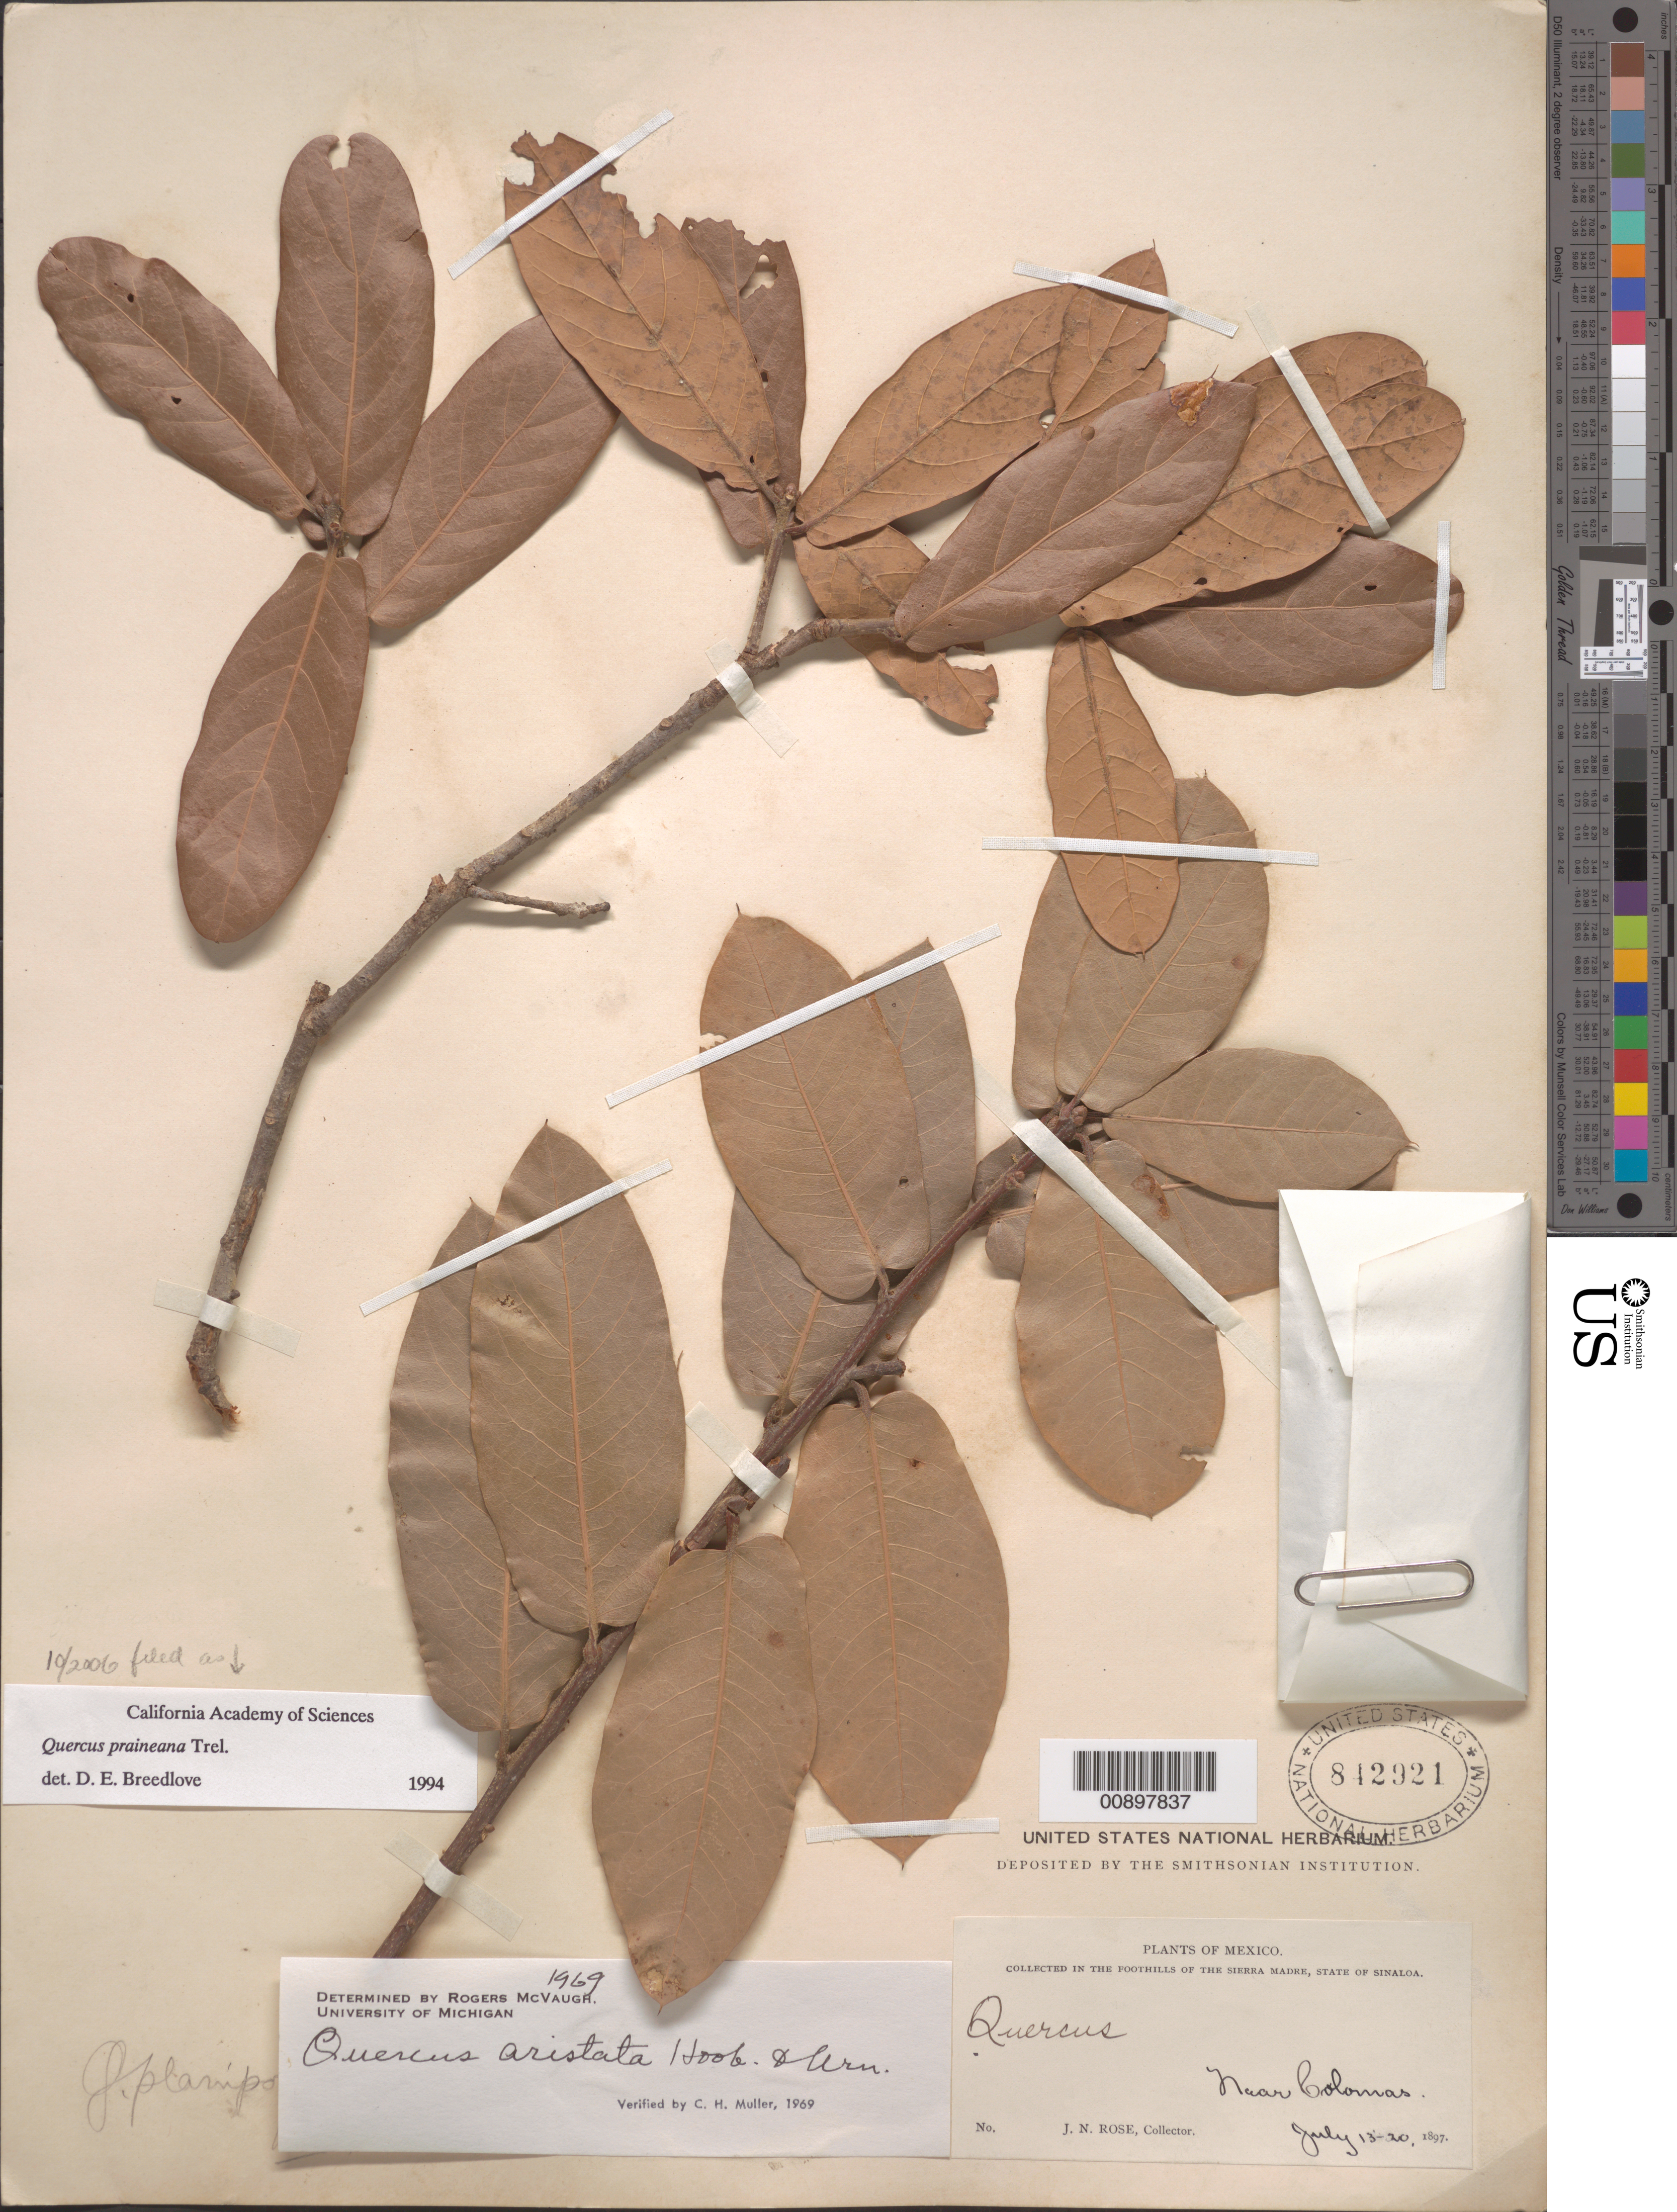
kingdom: Plantae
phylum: Tracheophyta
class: Magnoliopsida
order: Fagales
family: Fagaceae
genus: Quercus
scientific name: Quercus praineana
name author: Trel.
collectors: J. N. Rose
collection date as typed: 13 Jul 1897 to 20 Jul 1897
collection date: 1897-07-13/1897-07-20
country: Mexico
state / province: Sinaloa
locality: Near Colomas. In the foothills of the Sierra Madre, State of Sinaloa.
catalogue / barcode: US 842921